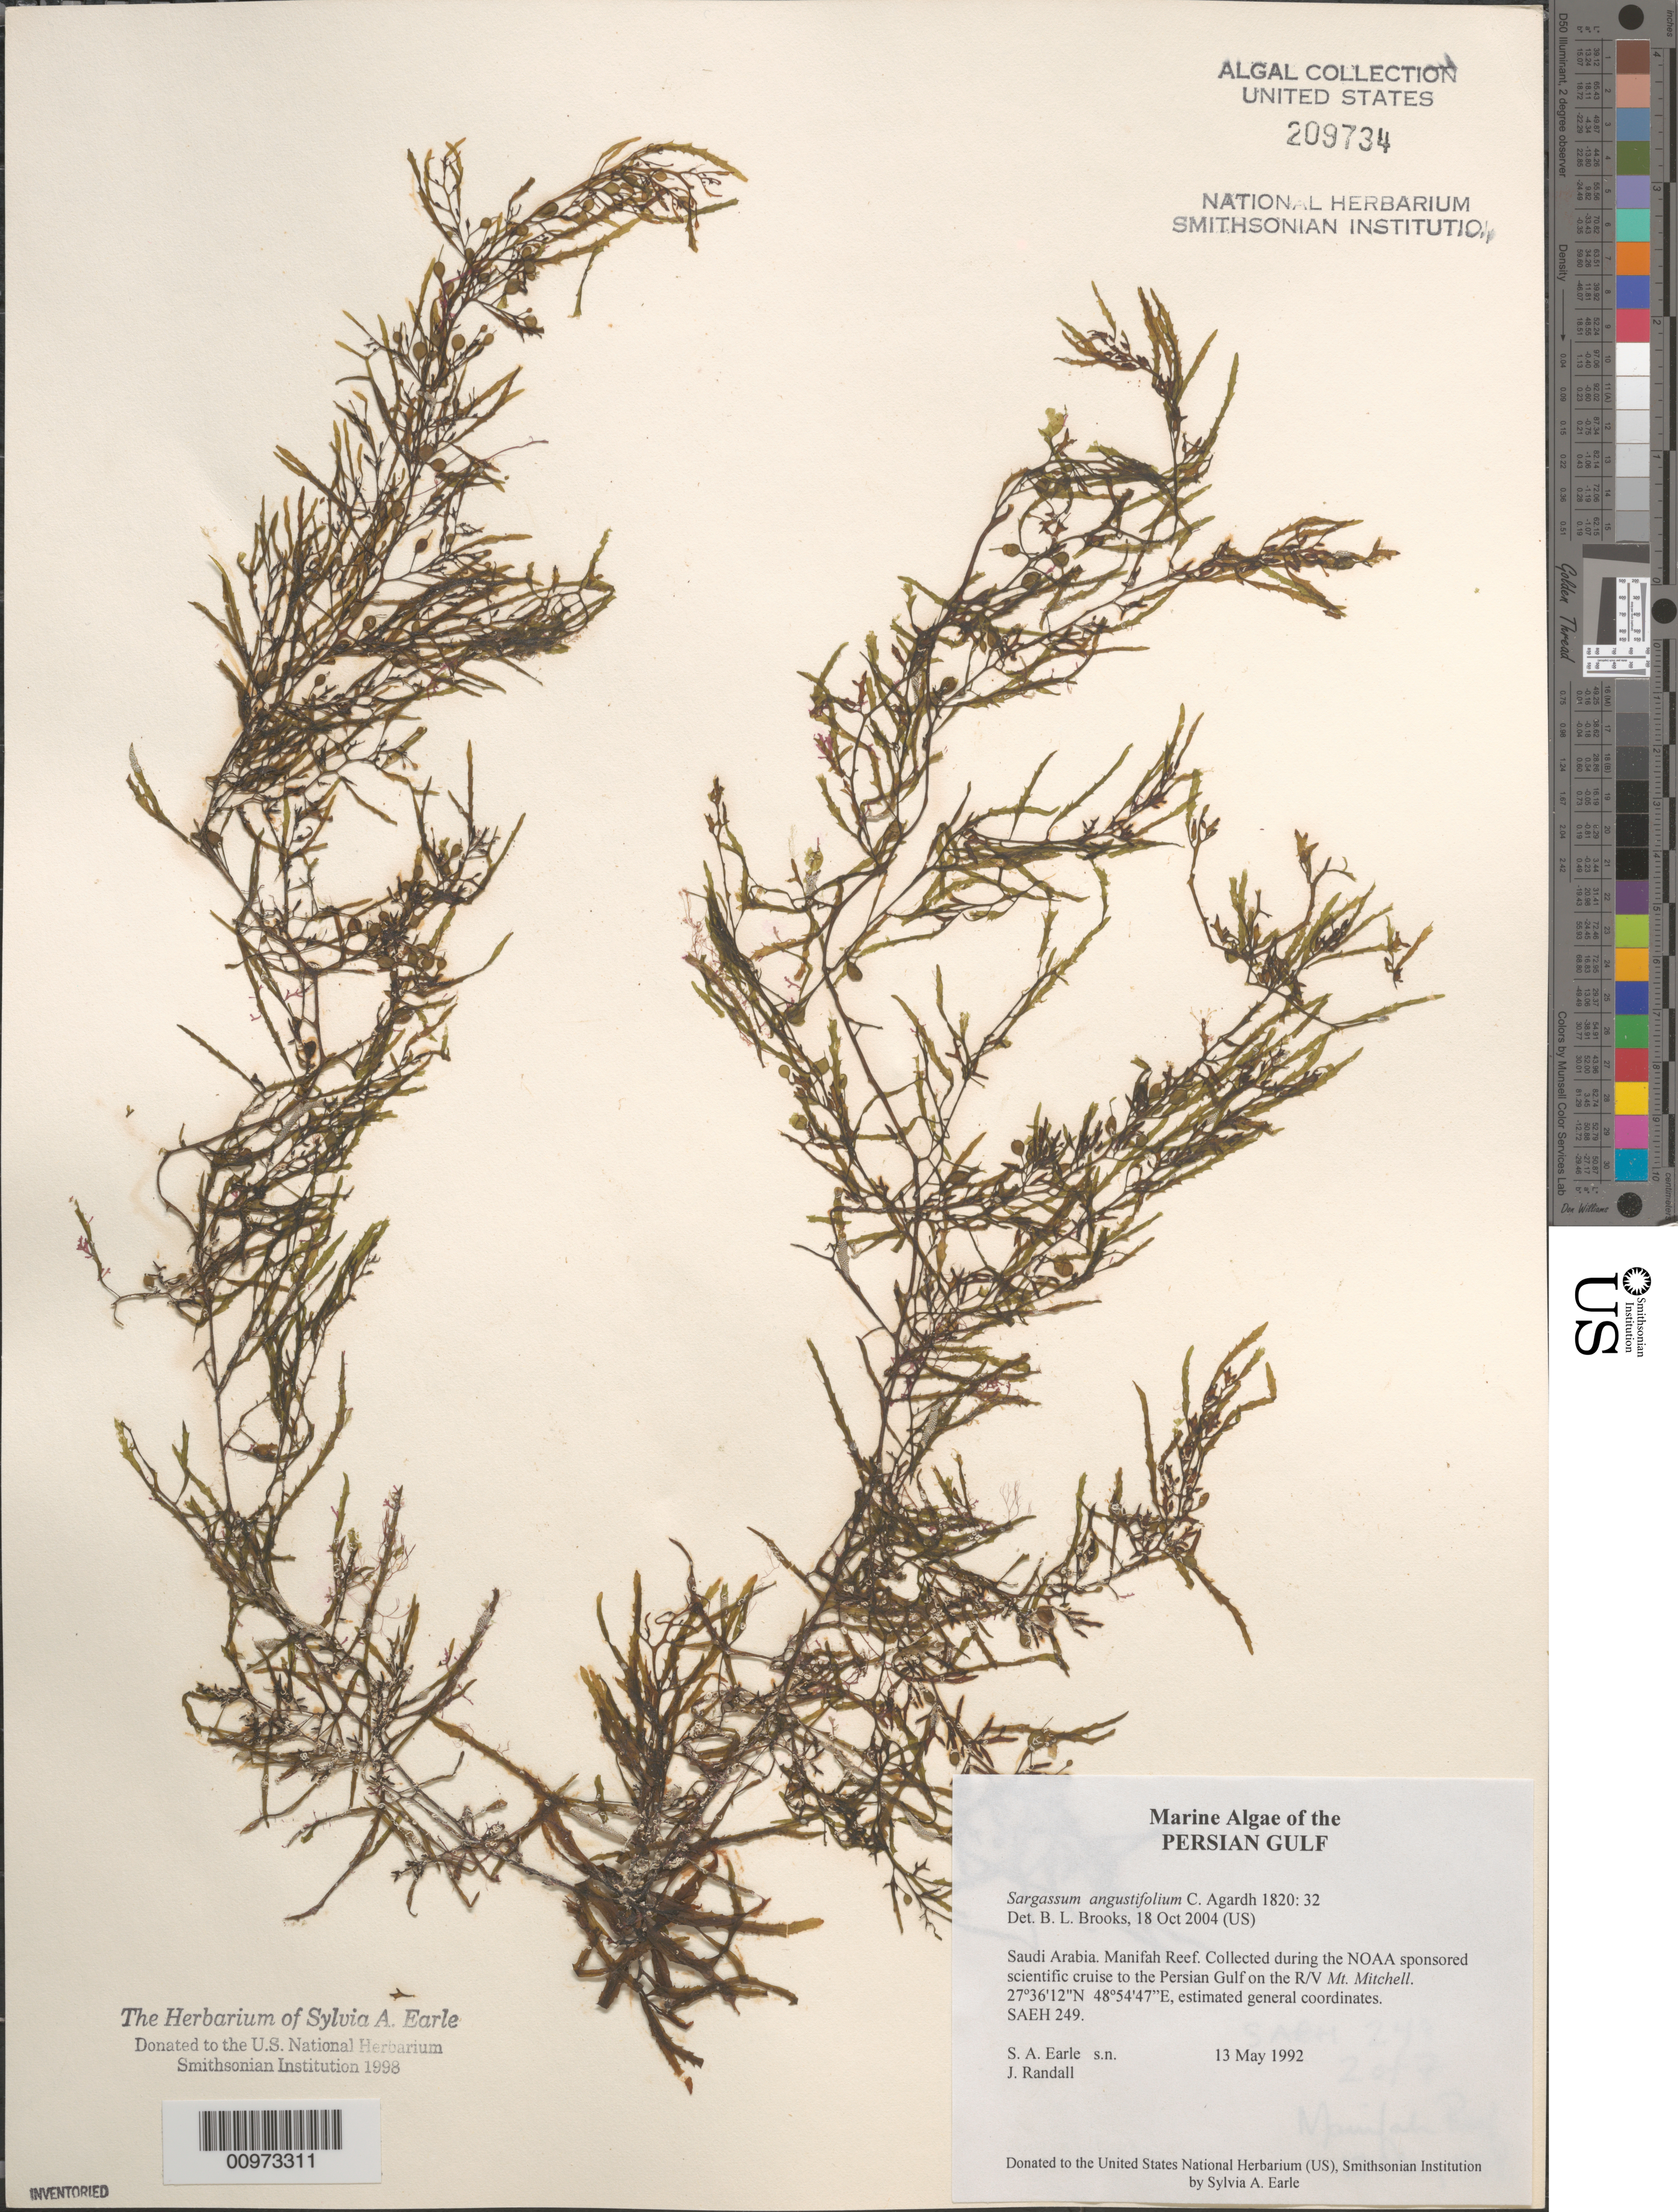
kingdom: Chromista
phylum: Ochrophyta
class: Phaeophyceae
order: Fucales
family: Sargassaceae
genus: Sargassum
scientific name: Sargassum angustifolium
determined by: Brooks, B. L., (BOT), Smithsonian Institution - National Museum of Natural History (UNITED STATES)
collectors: S. A. Earle & J. Randall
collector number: SAEH 249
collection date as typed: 13 May 1992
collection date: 1992-05-13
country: Saudi Arabia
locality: Manifah Reef, Persian Gulf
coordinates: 27 36'12"N, 48 54'47"E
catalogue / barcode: US 209734